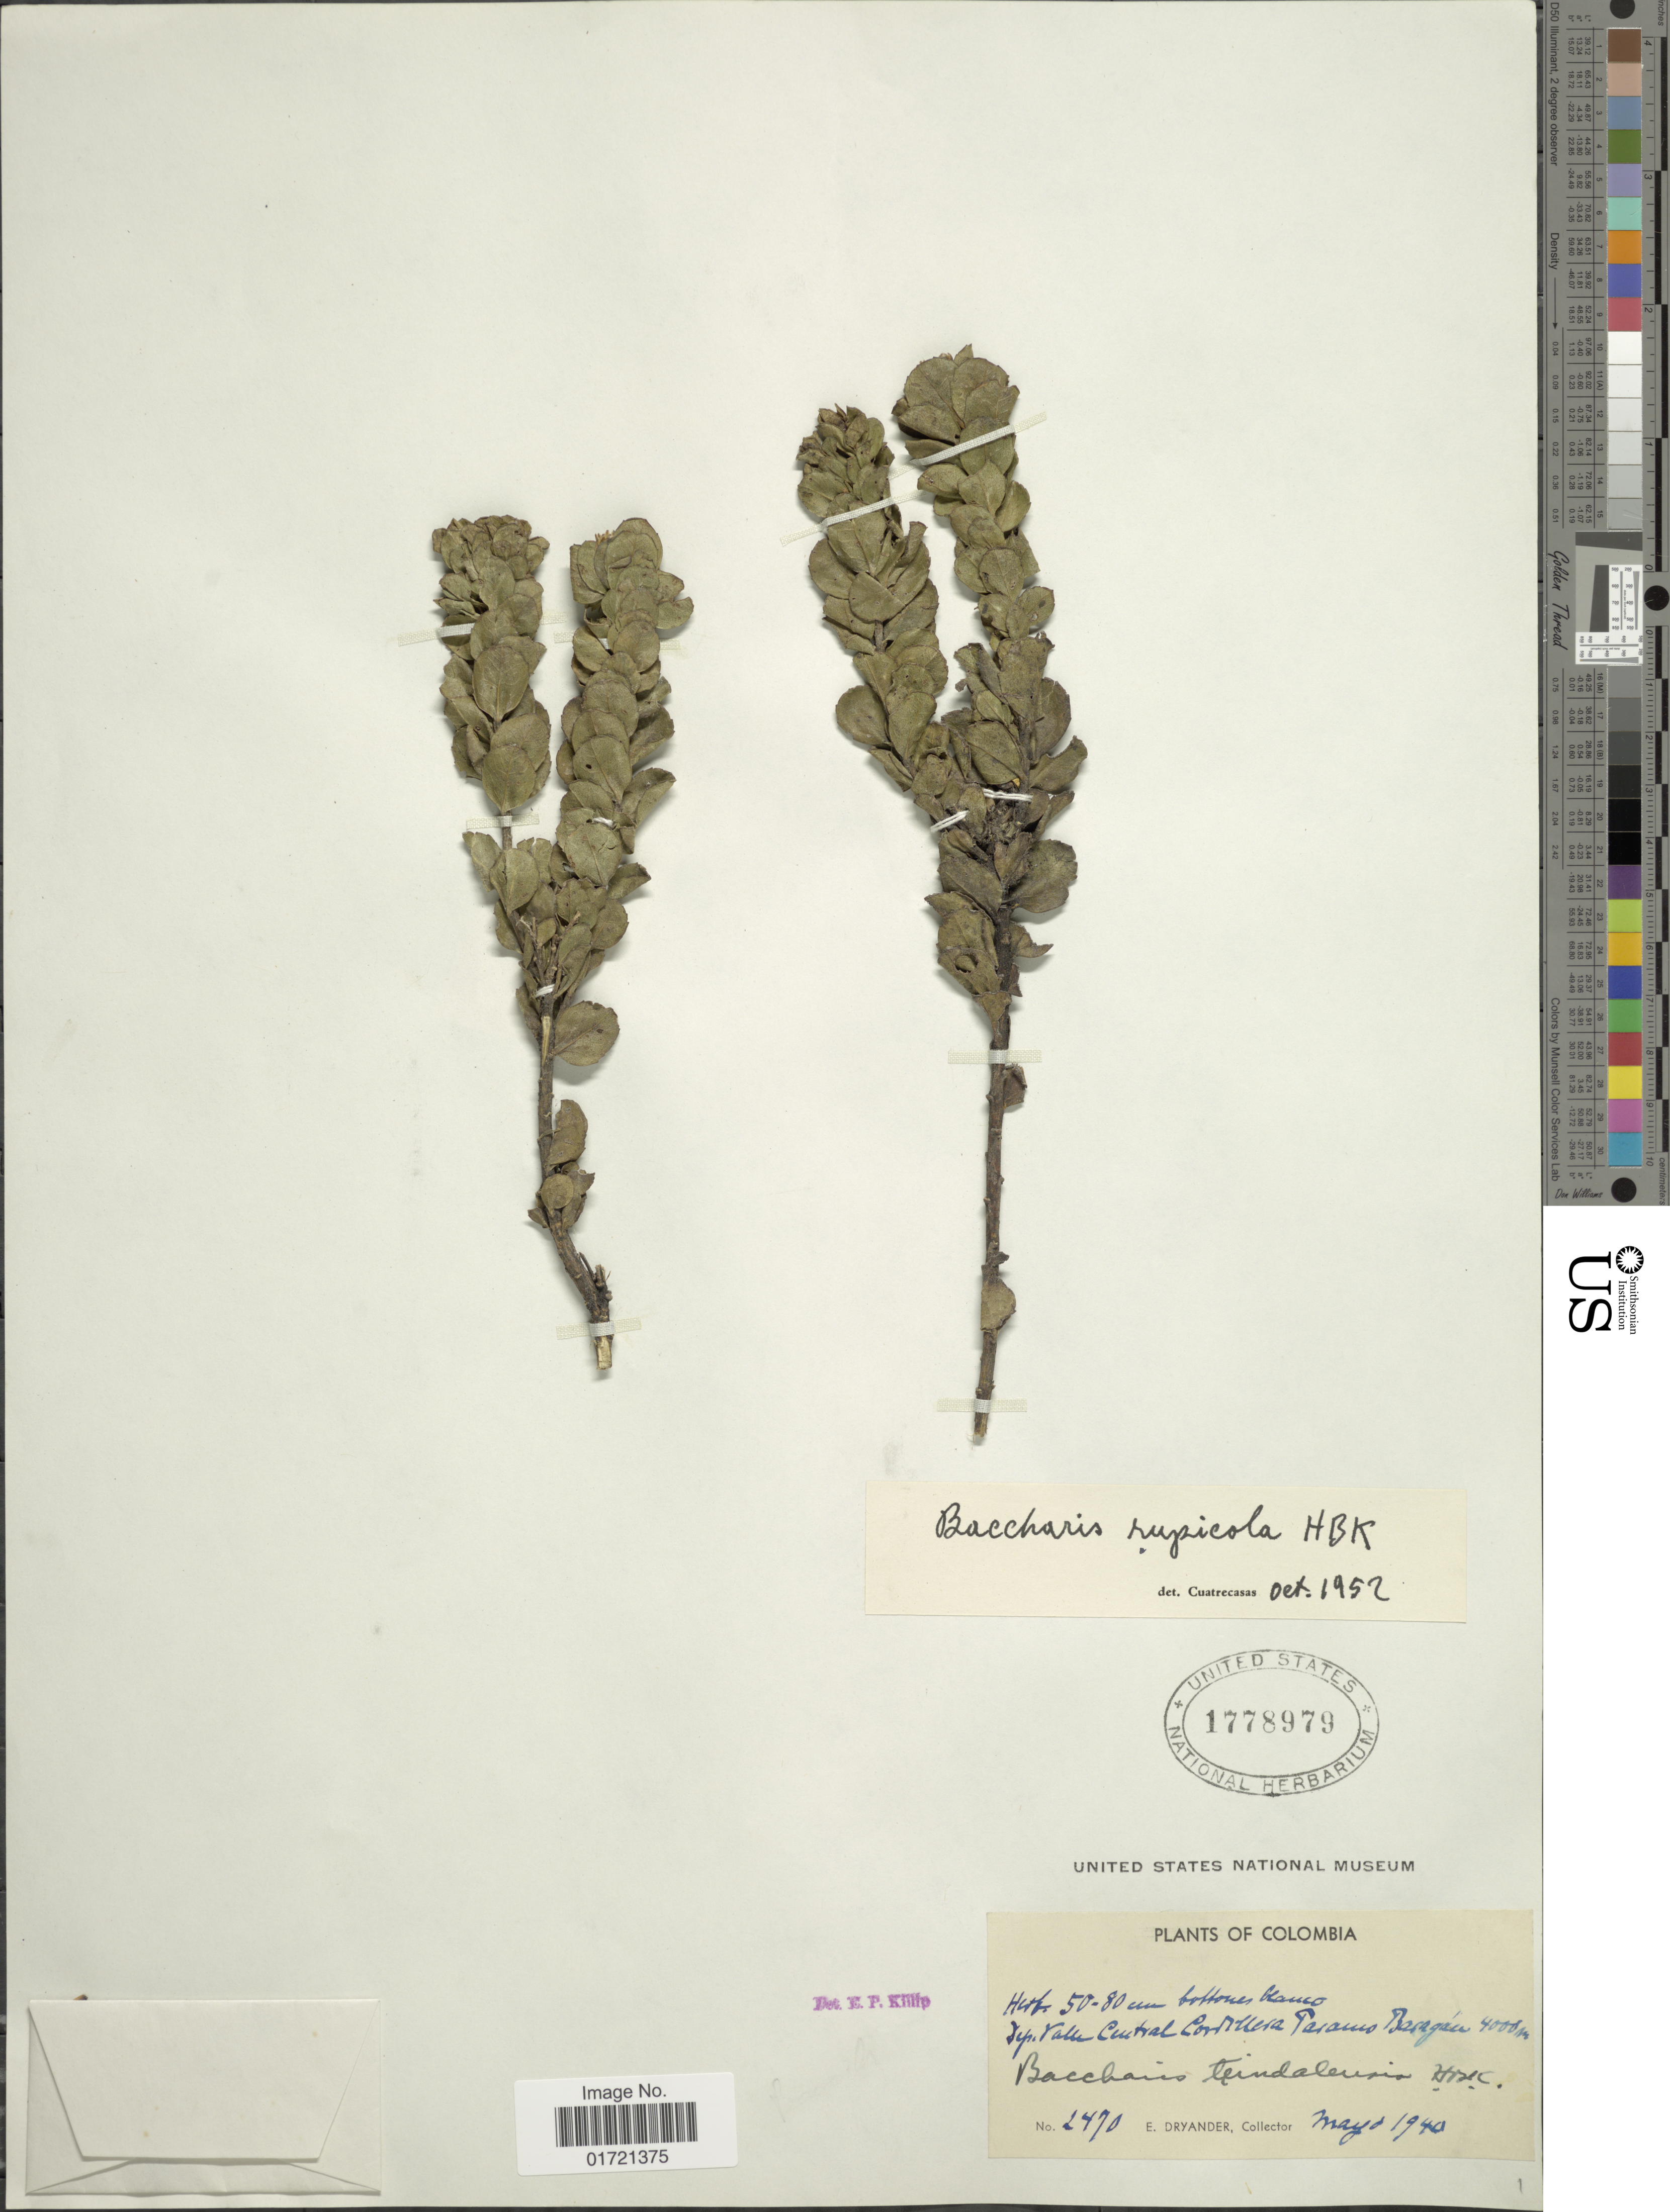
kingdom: Plantae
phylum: Tracheophyta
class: Magnoliopsida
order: Asterales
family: Asteraceae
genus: Baccharis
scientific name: Baccharis rupicola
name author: Kunth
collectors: E. Dryander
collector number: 2470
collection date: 1940-05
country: Colombia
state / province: Valle del Cauca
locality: Dep. Valle Central Cordillera Paramo Baragáca.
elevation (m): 4000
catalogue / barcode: US 1778979